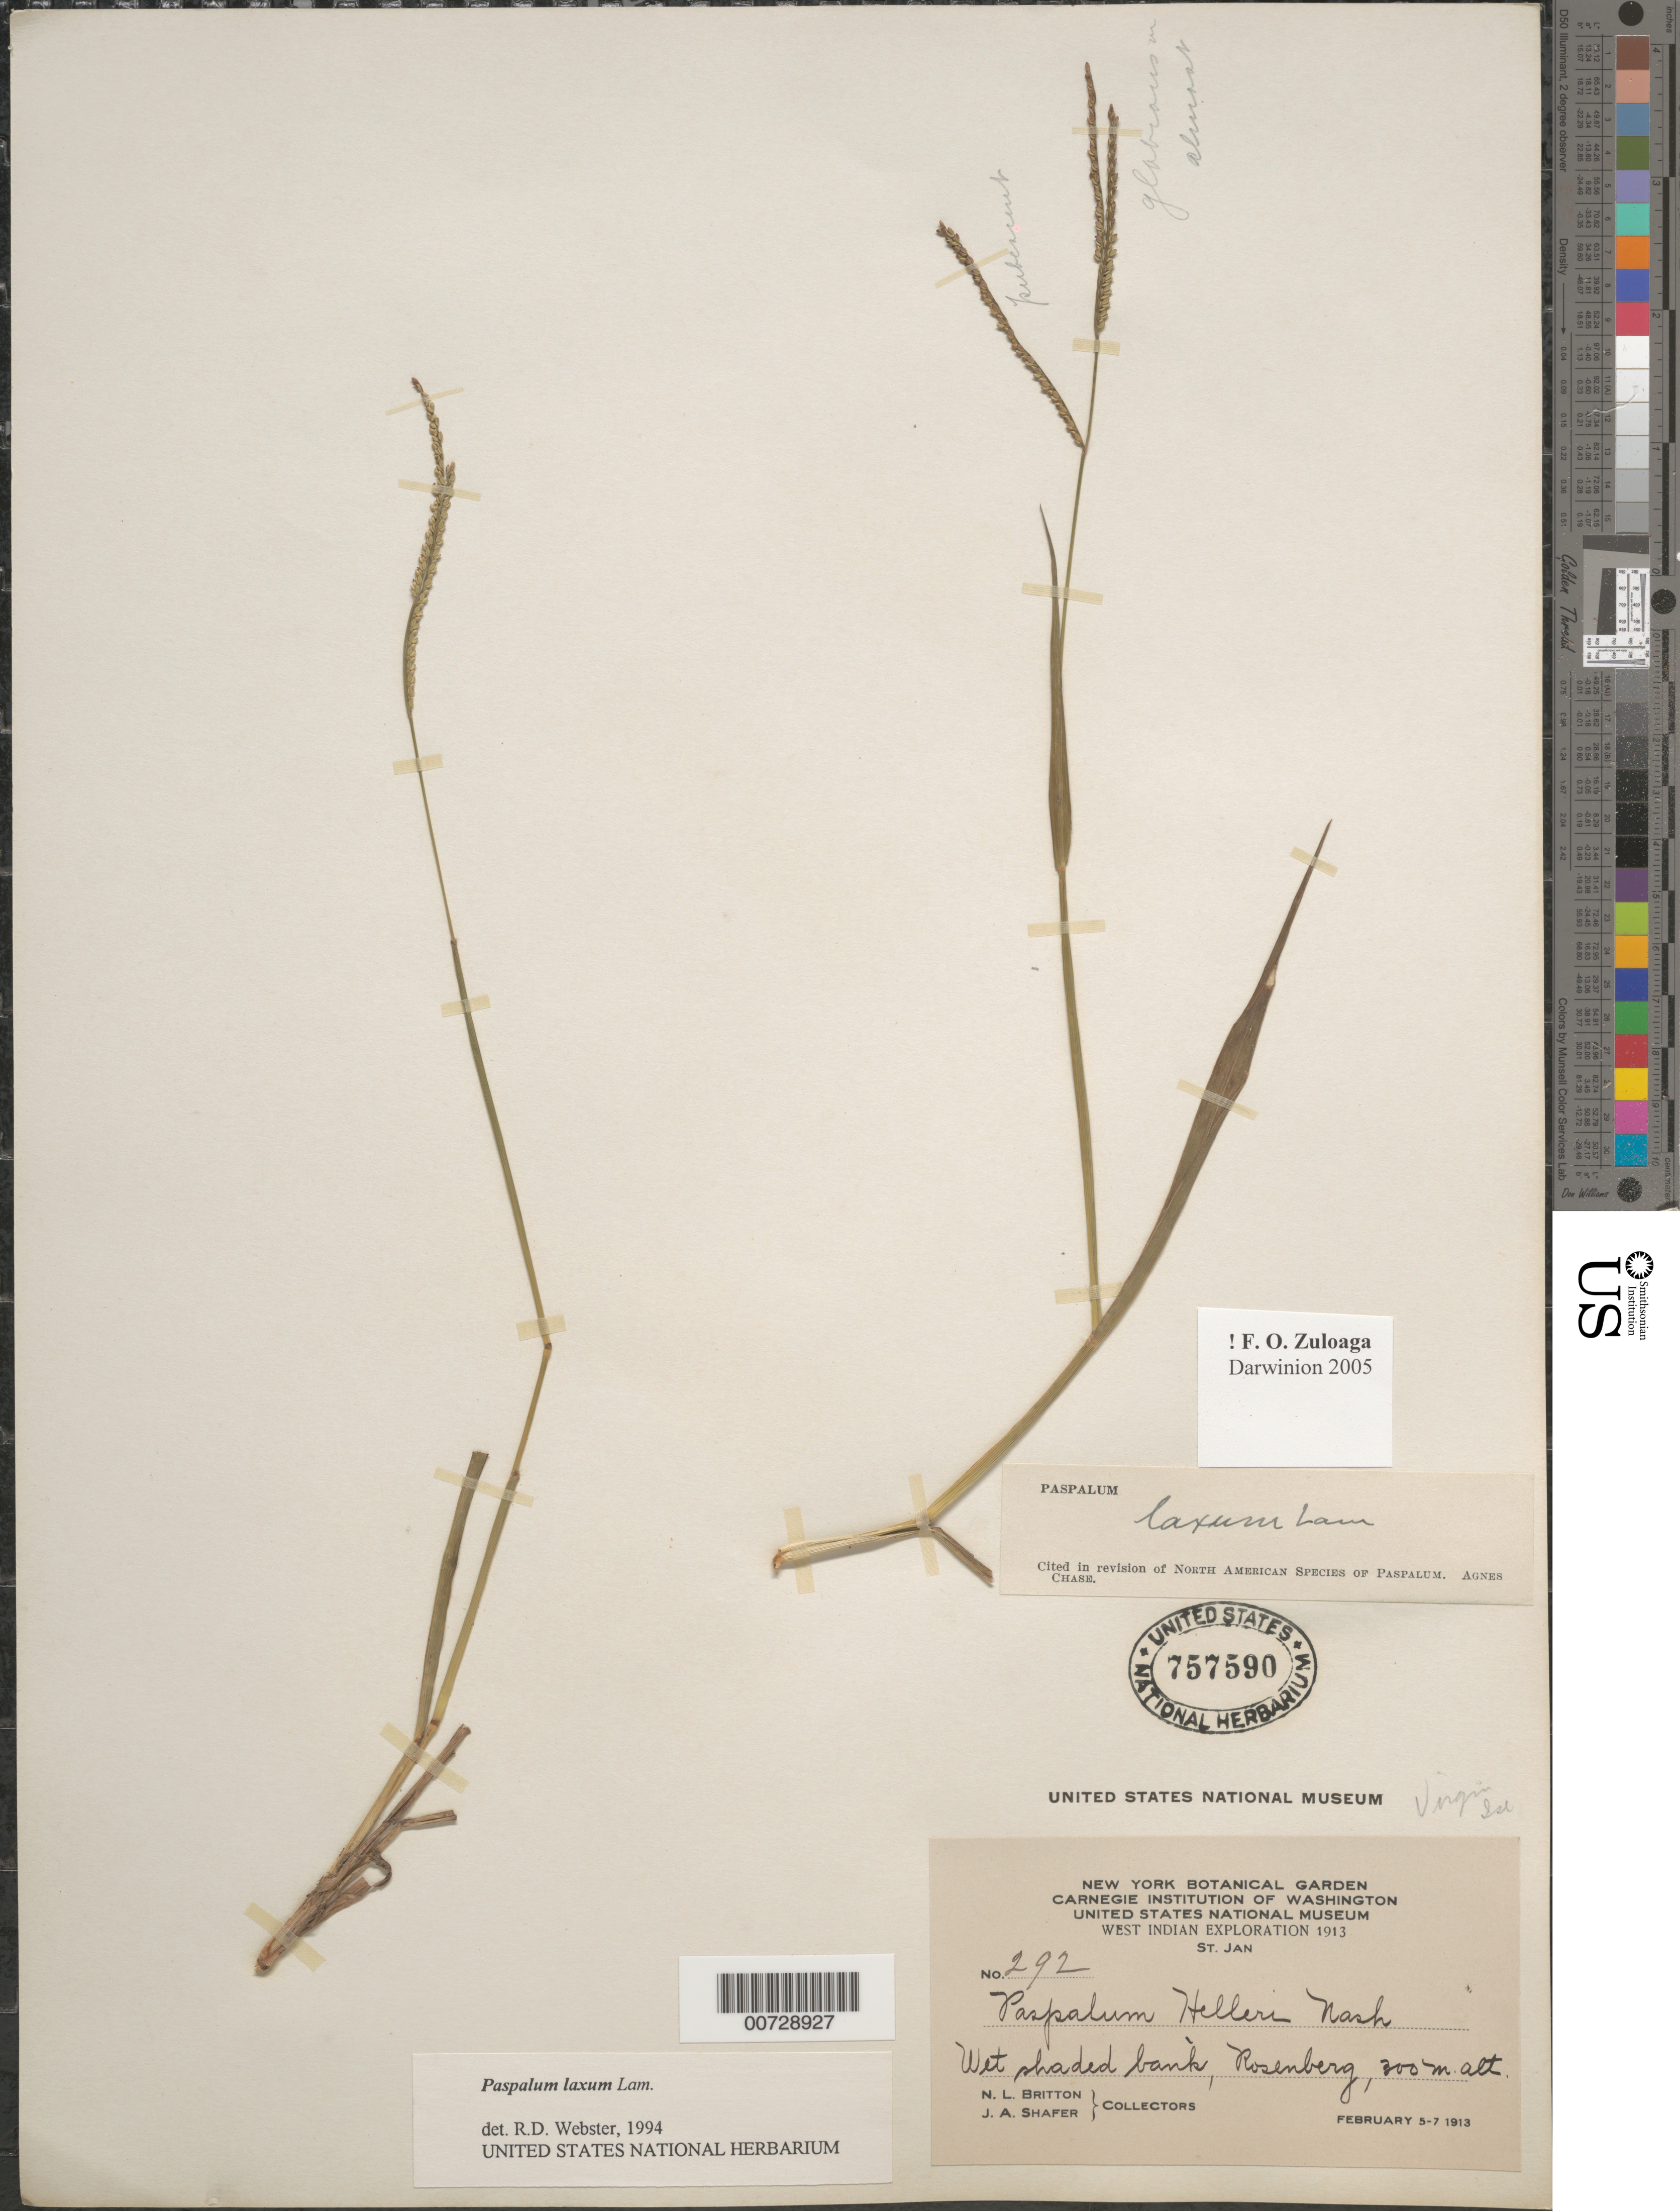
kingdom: Plantae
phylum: Tracheophyta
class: Liliopsida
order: Poales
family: Poaceae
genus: Paspalum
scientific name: Paspalum laxum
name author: Lam.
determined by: Webster, Robert D.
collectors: N. Britton & J. A. Shafer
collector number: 292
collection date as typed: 05 Feb 1913 to 07 Feb 1913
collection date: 1913-02-05/1913-02-07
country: U.S. Virgin Islands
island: St. John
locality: St. John; Rosenberg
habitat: Wet shaded bank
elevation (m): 300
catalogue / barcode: US 757590